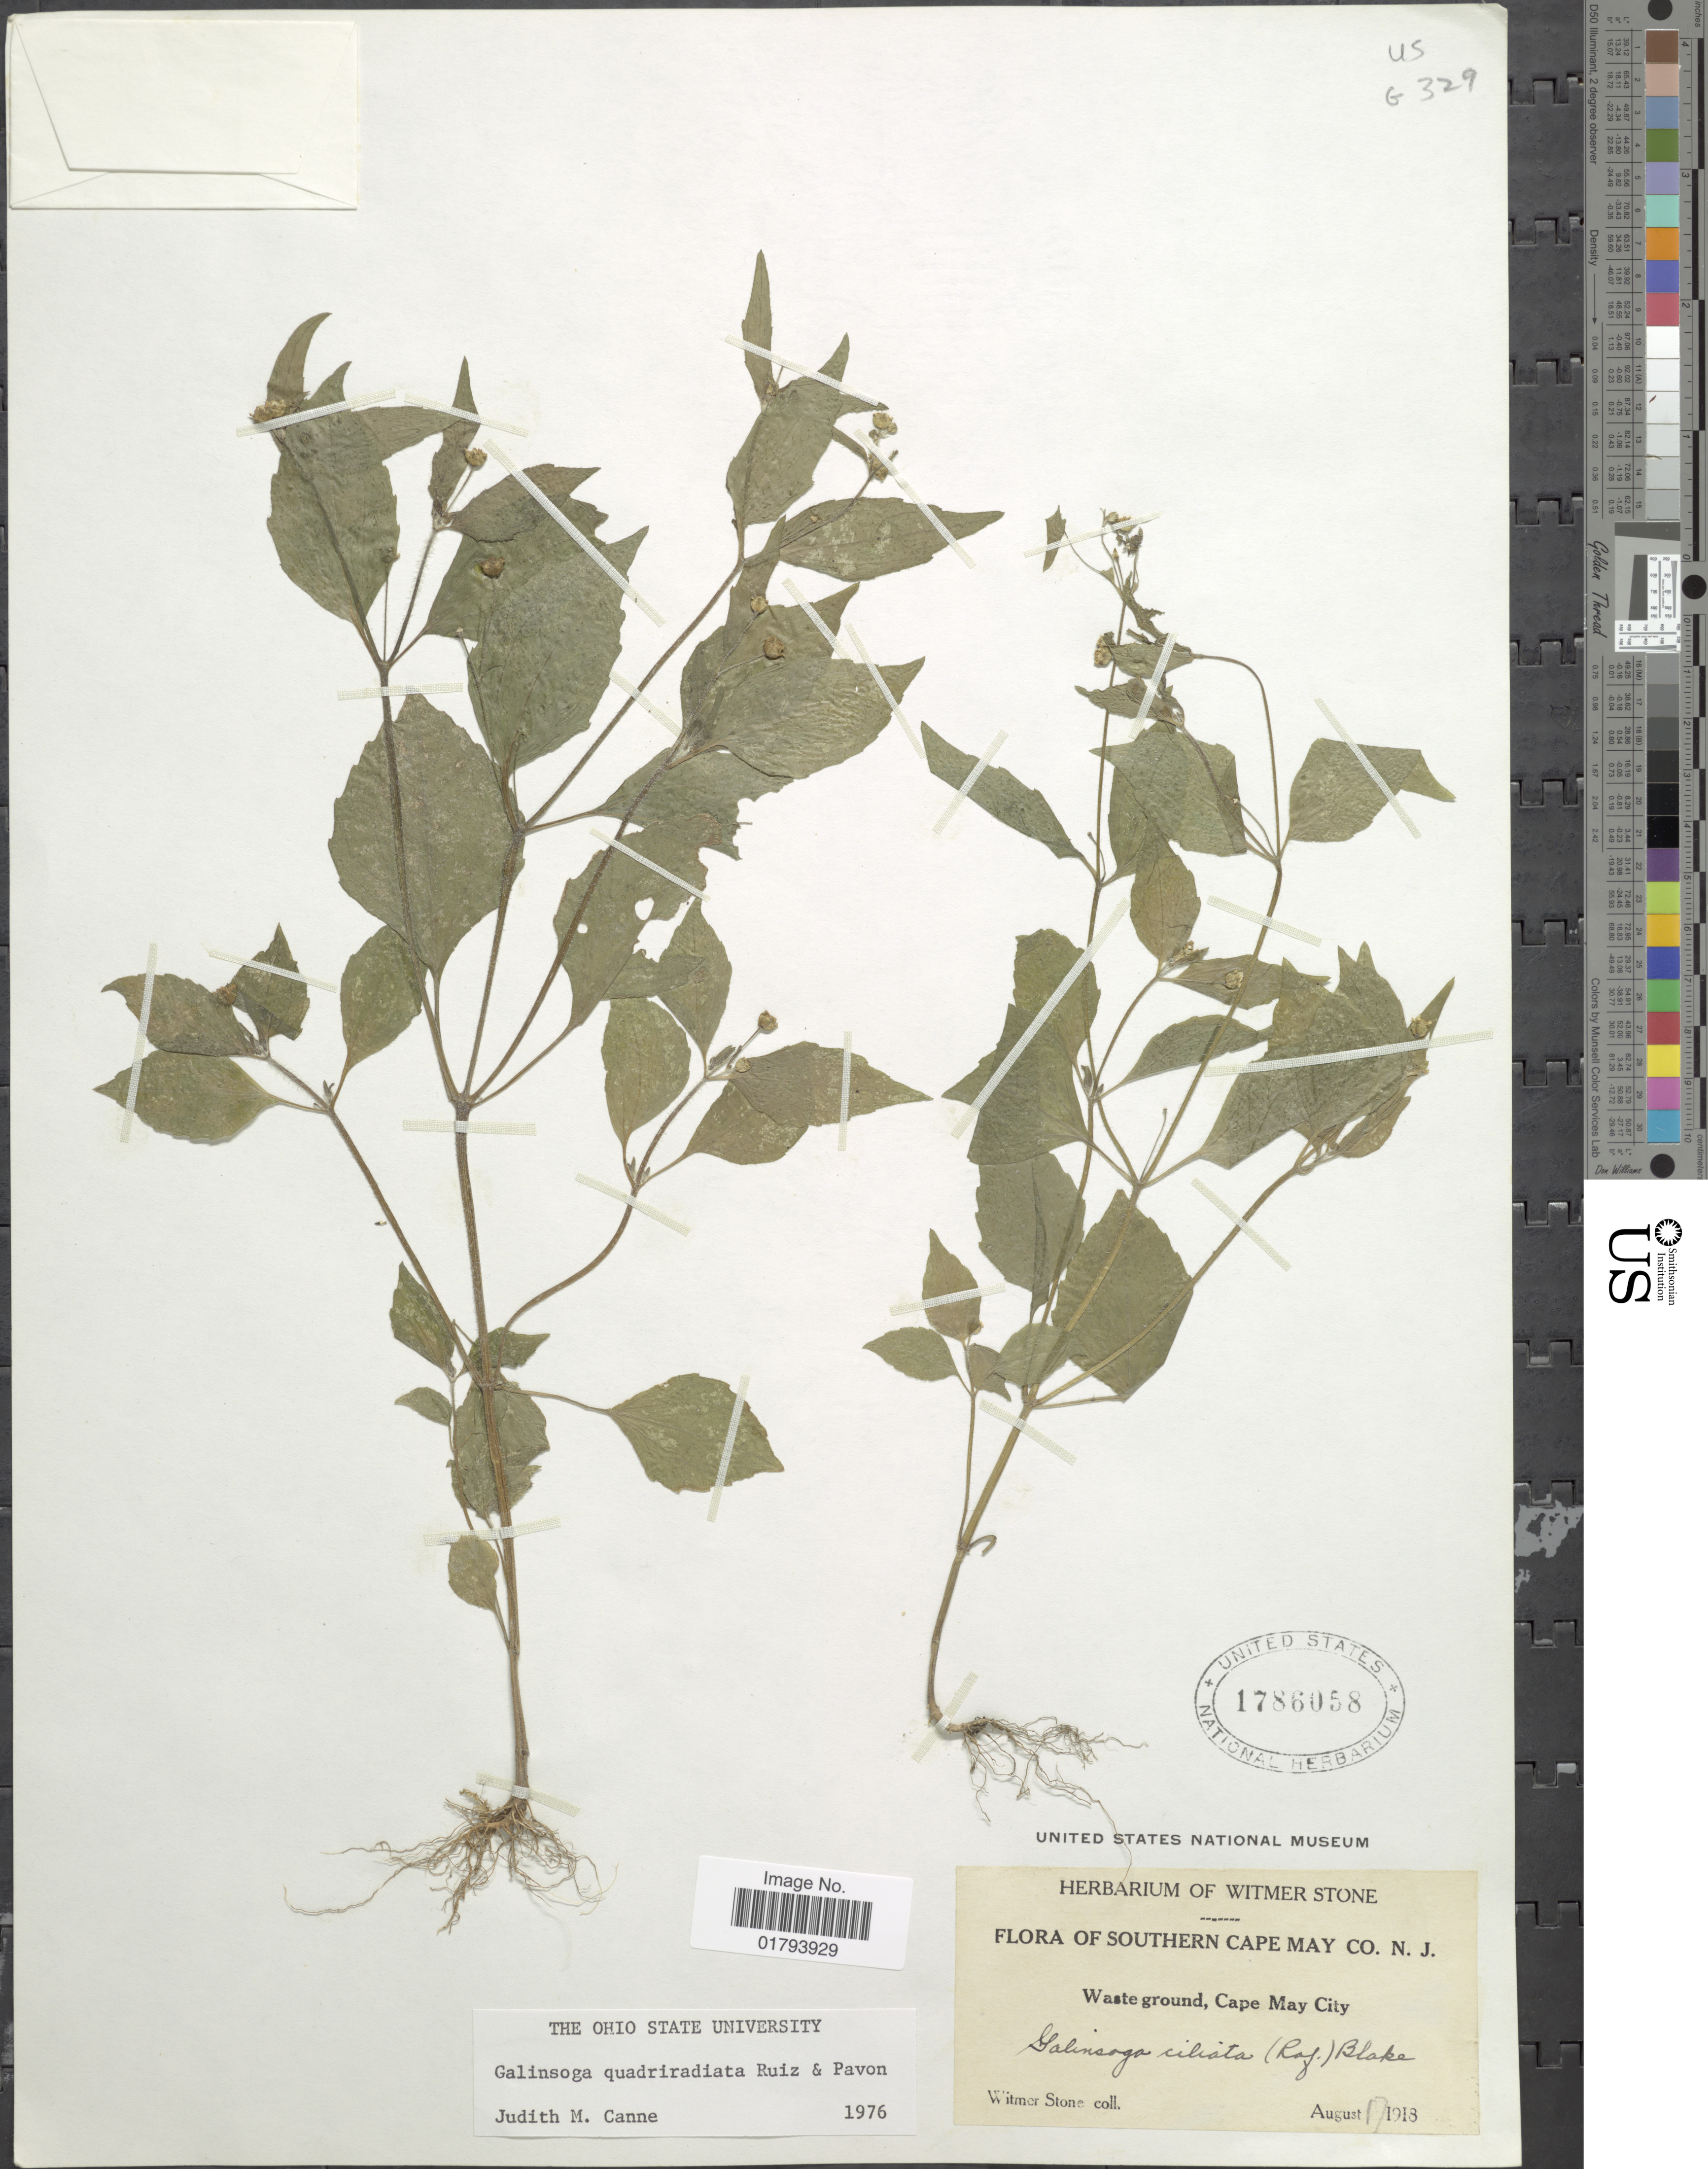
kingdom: Plantae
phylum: Tracheophyta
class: Magnoliopsida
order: Asterales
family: Asteraceae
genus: Galinsoga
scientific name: Galinsoga quadriradiata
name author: Ruiz & Pav.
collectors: W. Stone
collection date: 1918-08-17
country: United States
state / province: New Jersey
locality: Southern Cape May Co. N.J., Waste ground, Cape May City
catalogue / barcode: US 1786058